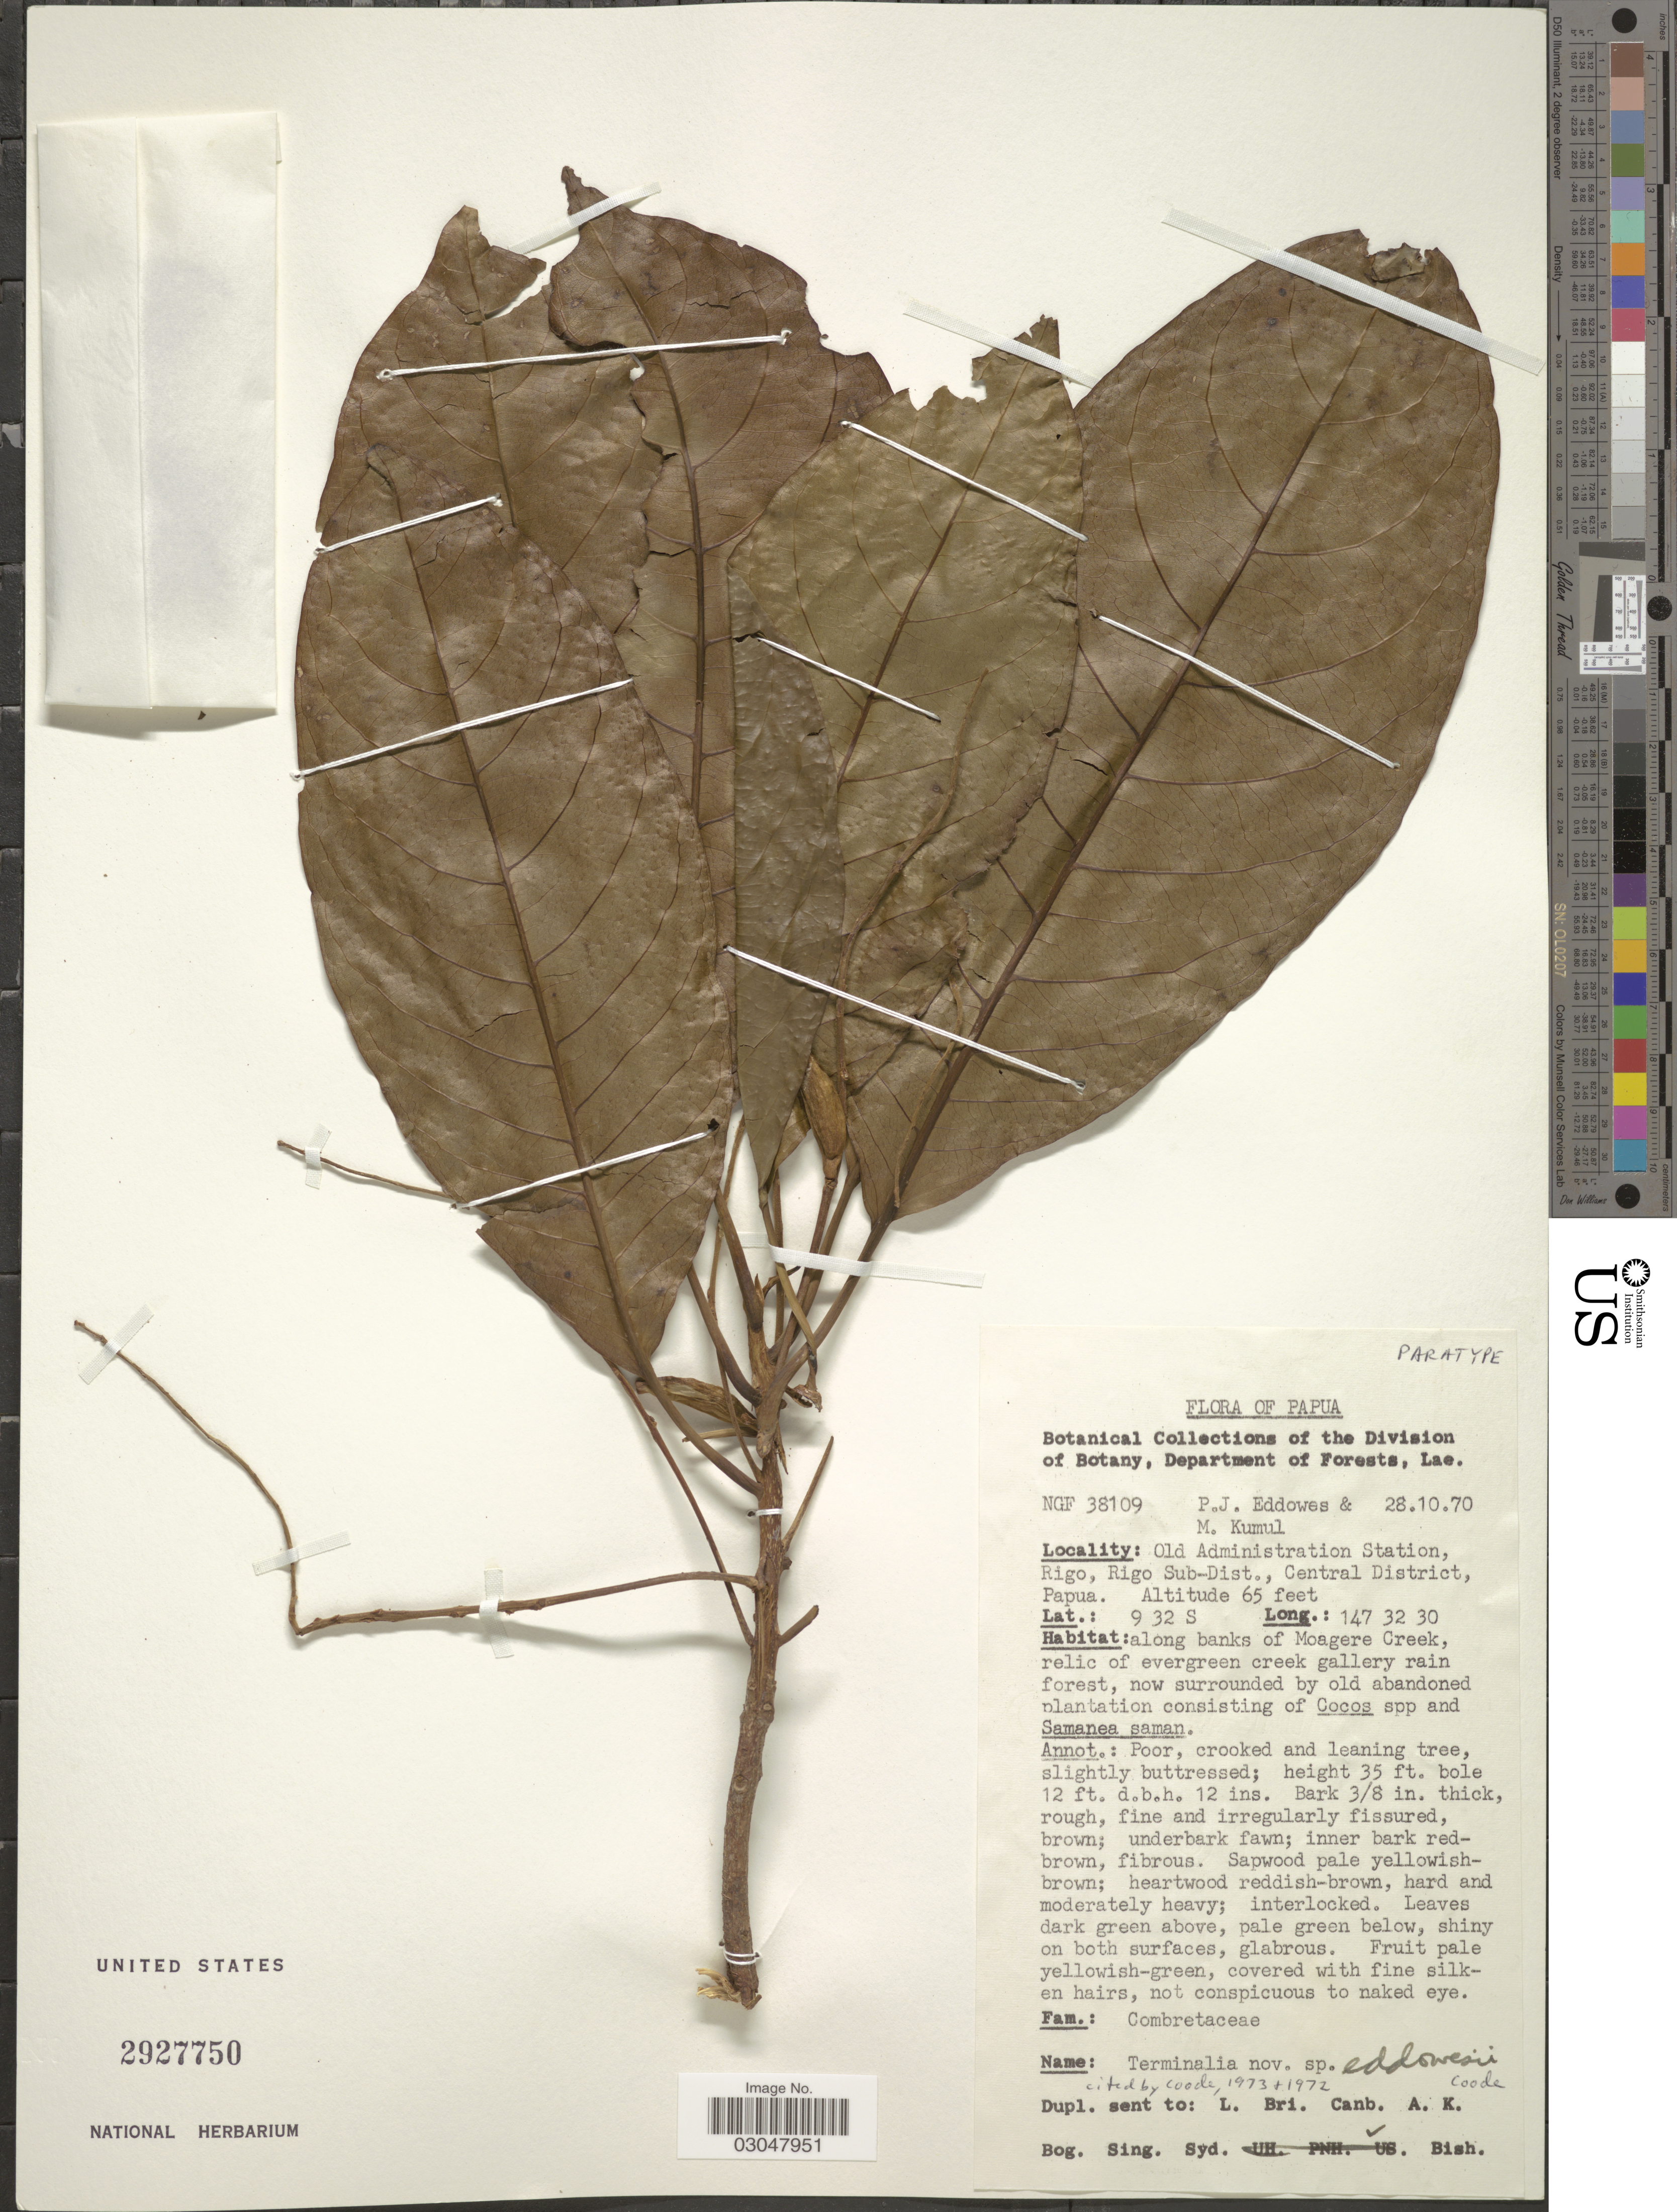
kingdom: Plantae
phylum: Tracheophyta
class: Magnoliopsida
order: Myrtales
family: Combretaceae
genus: Terminalia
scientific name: Terminalia eddowesii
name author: Coode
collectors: P.J. Eddowes & M. Kumul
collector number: NGF 38109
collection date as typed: Transcribed d/m/y: 28/10/70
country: Papua New Guinea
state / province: Central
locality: Papua. Old Administration Station, Rigo, Rigo Sub-Dist., Central District, Papua.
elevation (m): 20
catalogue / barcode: US 2927750